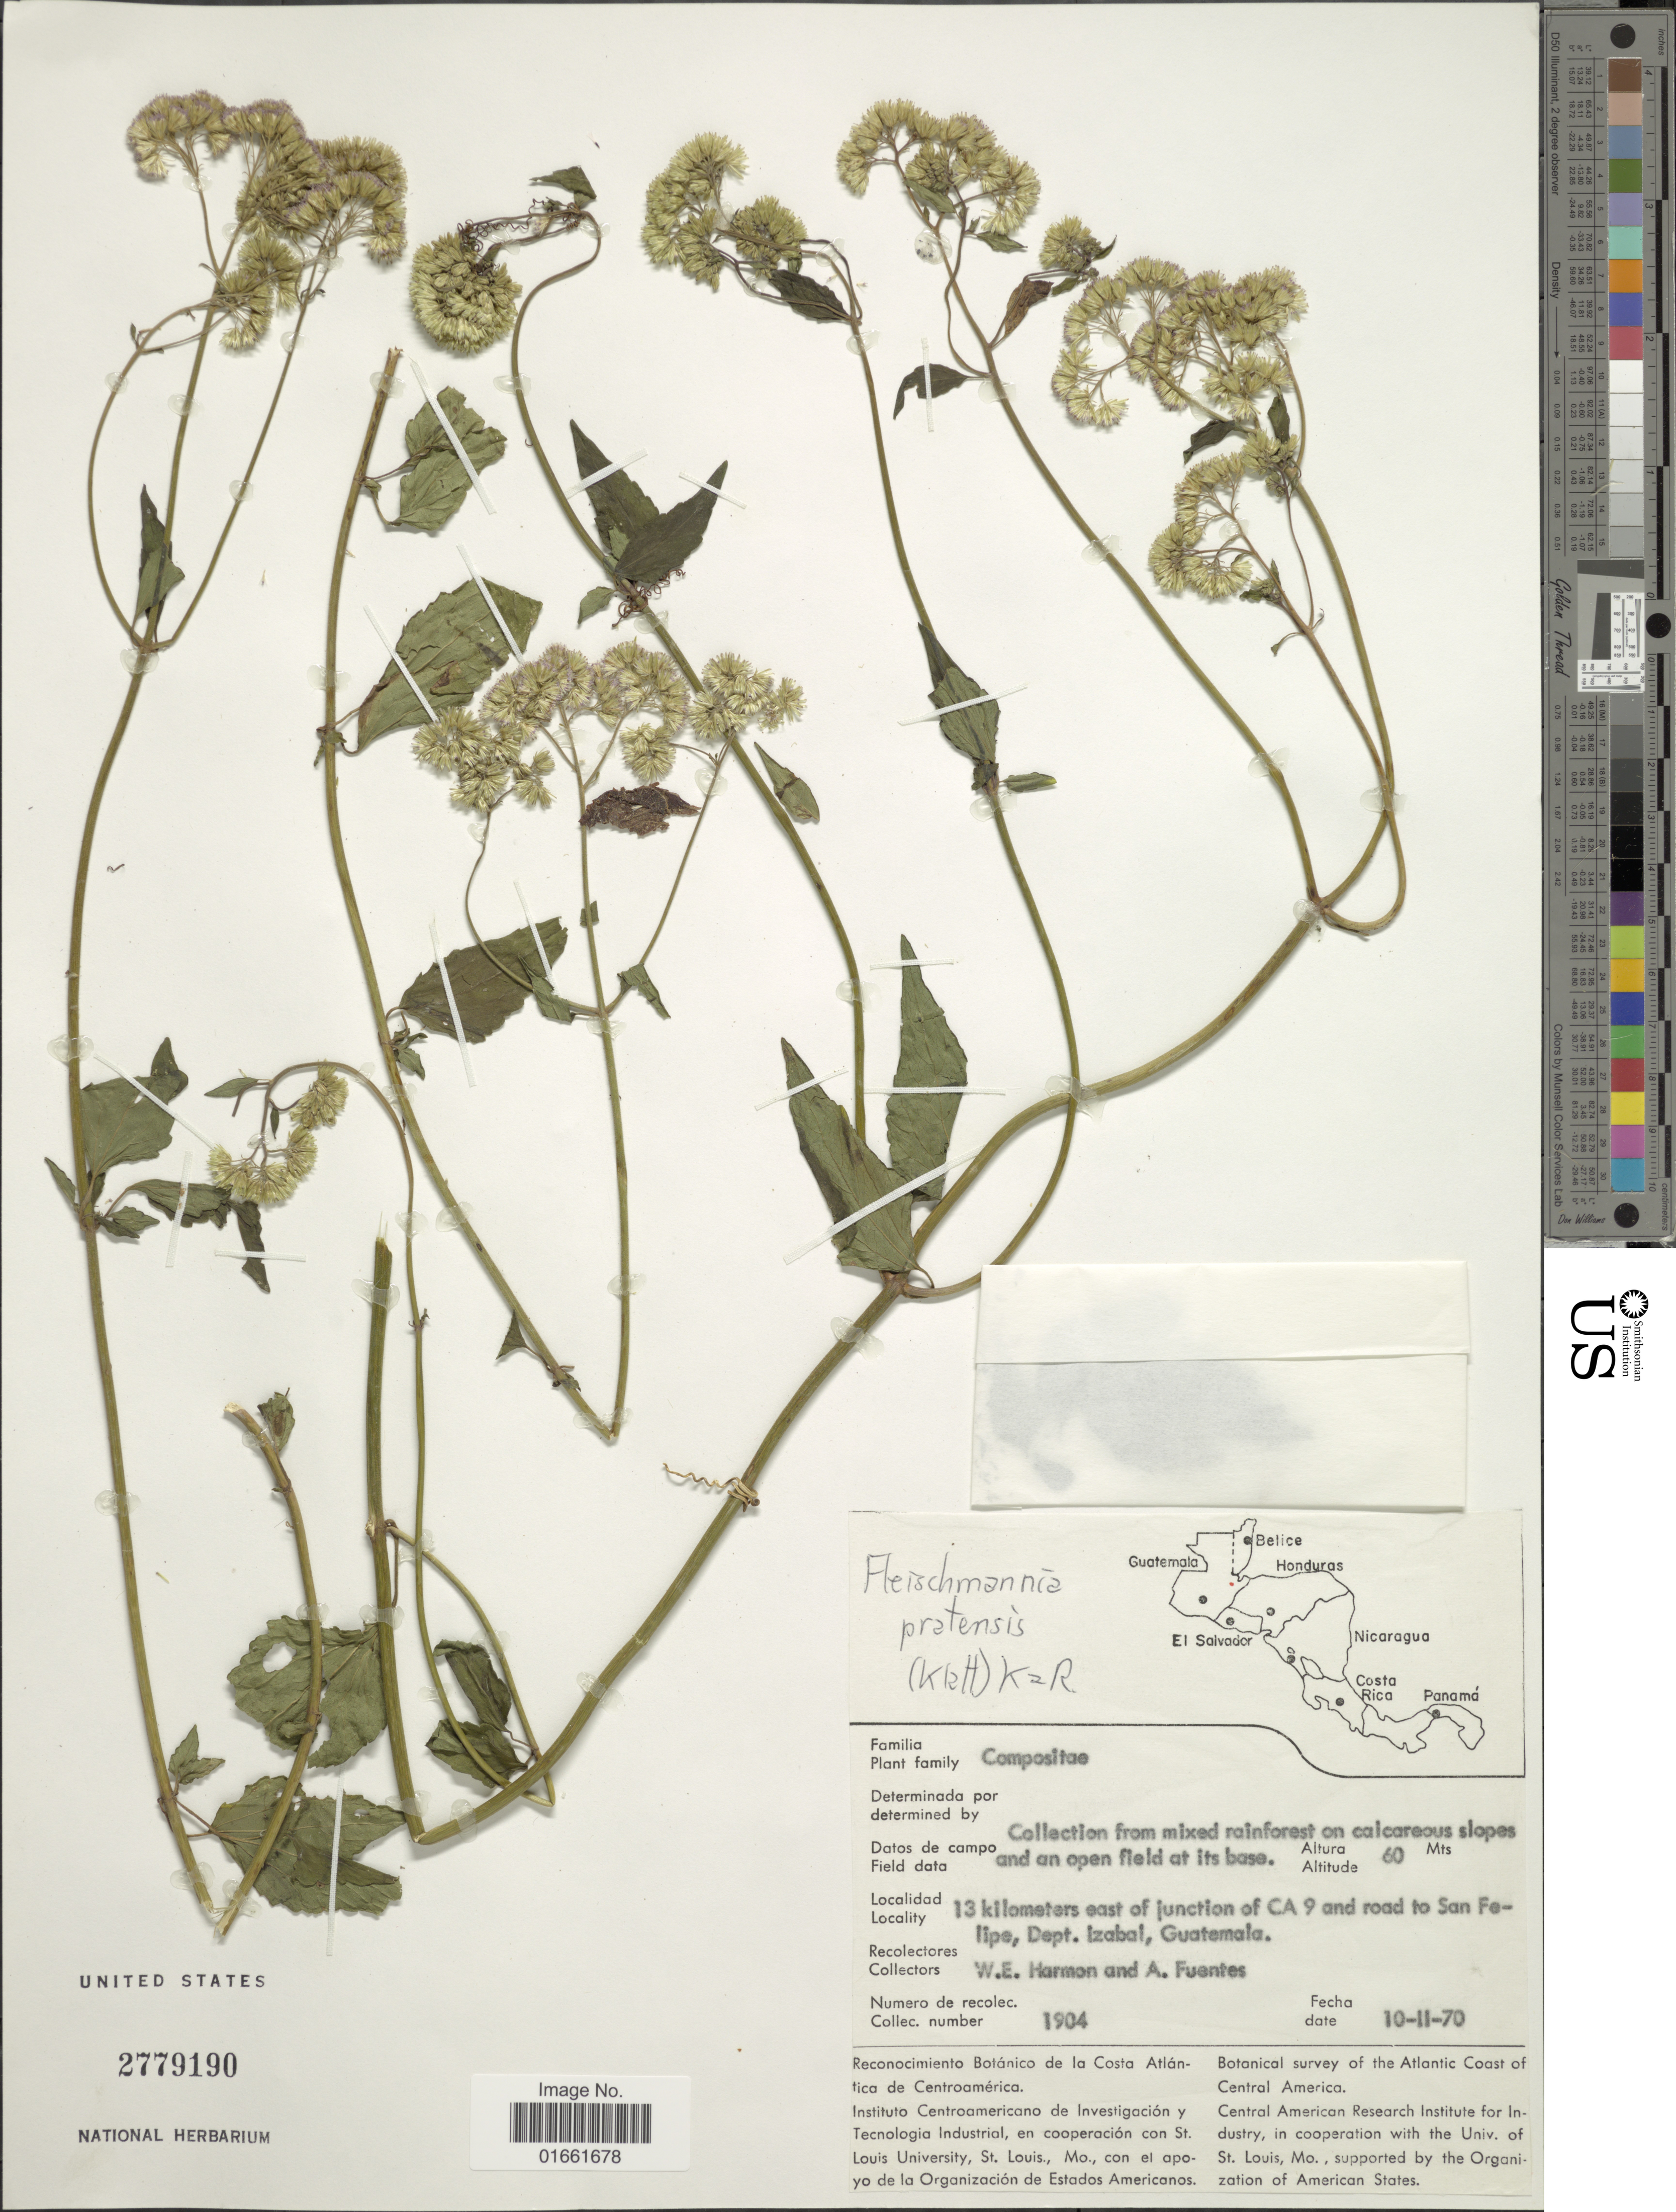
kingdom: Plantae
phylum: Tracheophyta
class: Magnoliopsida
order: Asterales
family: Asteraceae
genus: Fleischmannia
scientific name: Fleischmannia pratensis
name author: (Klatt) R.M. King & H. Rob.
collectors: W. E. Harmon & A. Fuentes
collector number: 1904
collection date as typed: Transcribed d/m/y: 10/11/70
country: Guatemala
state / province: Izabal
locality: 13 kilometers east of junction of CA 9 and road to San Felipe, Dept. Izabal.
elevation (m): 60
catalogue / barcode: US 2779190